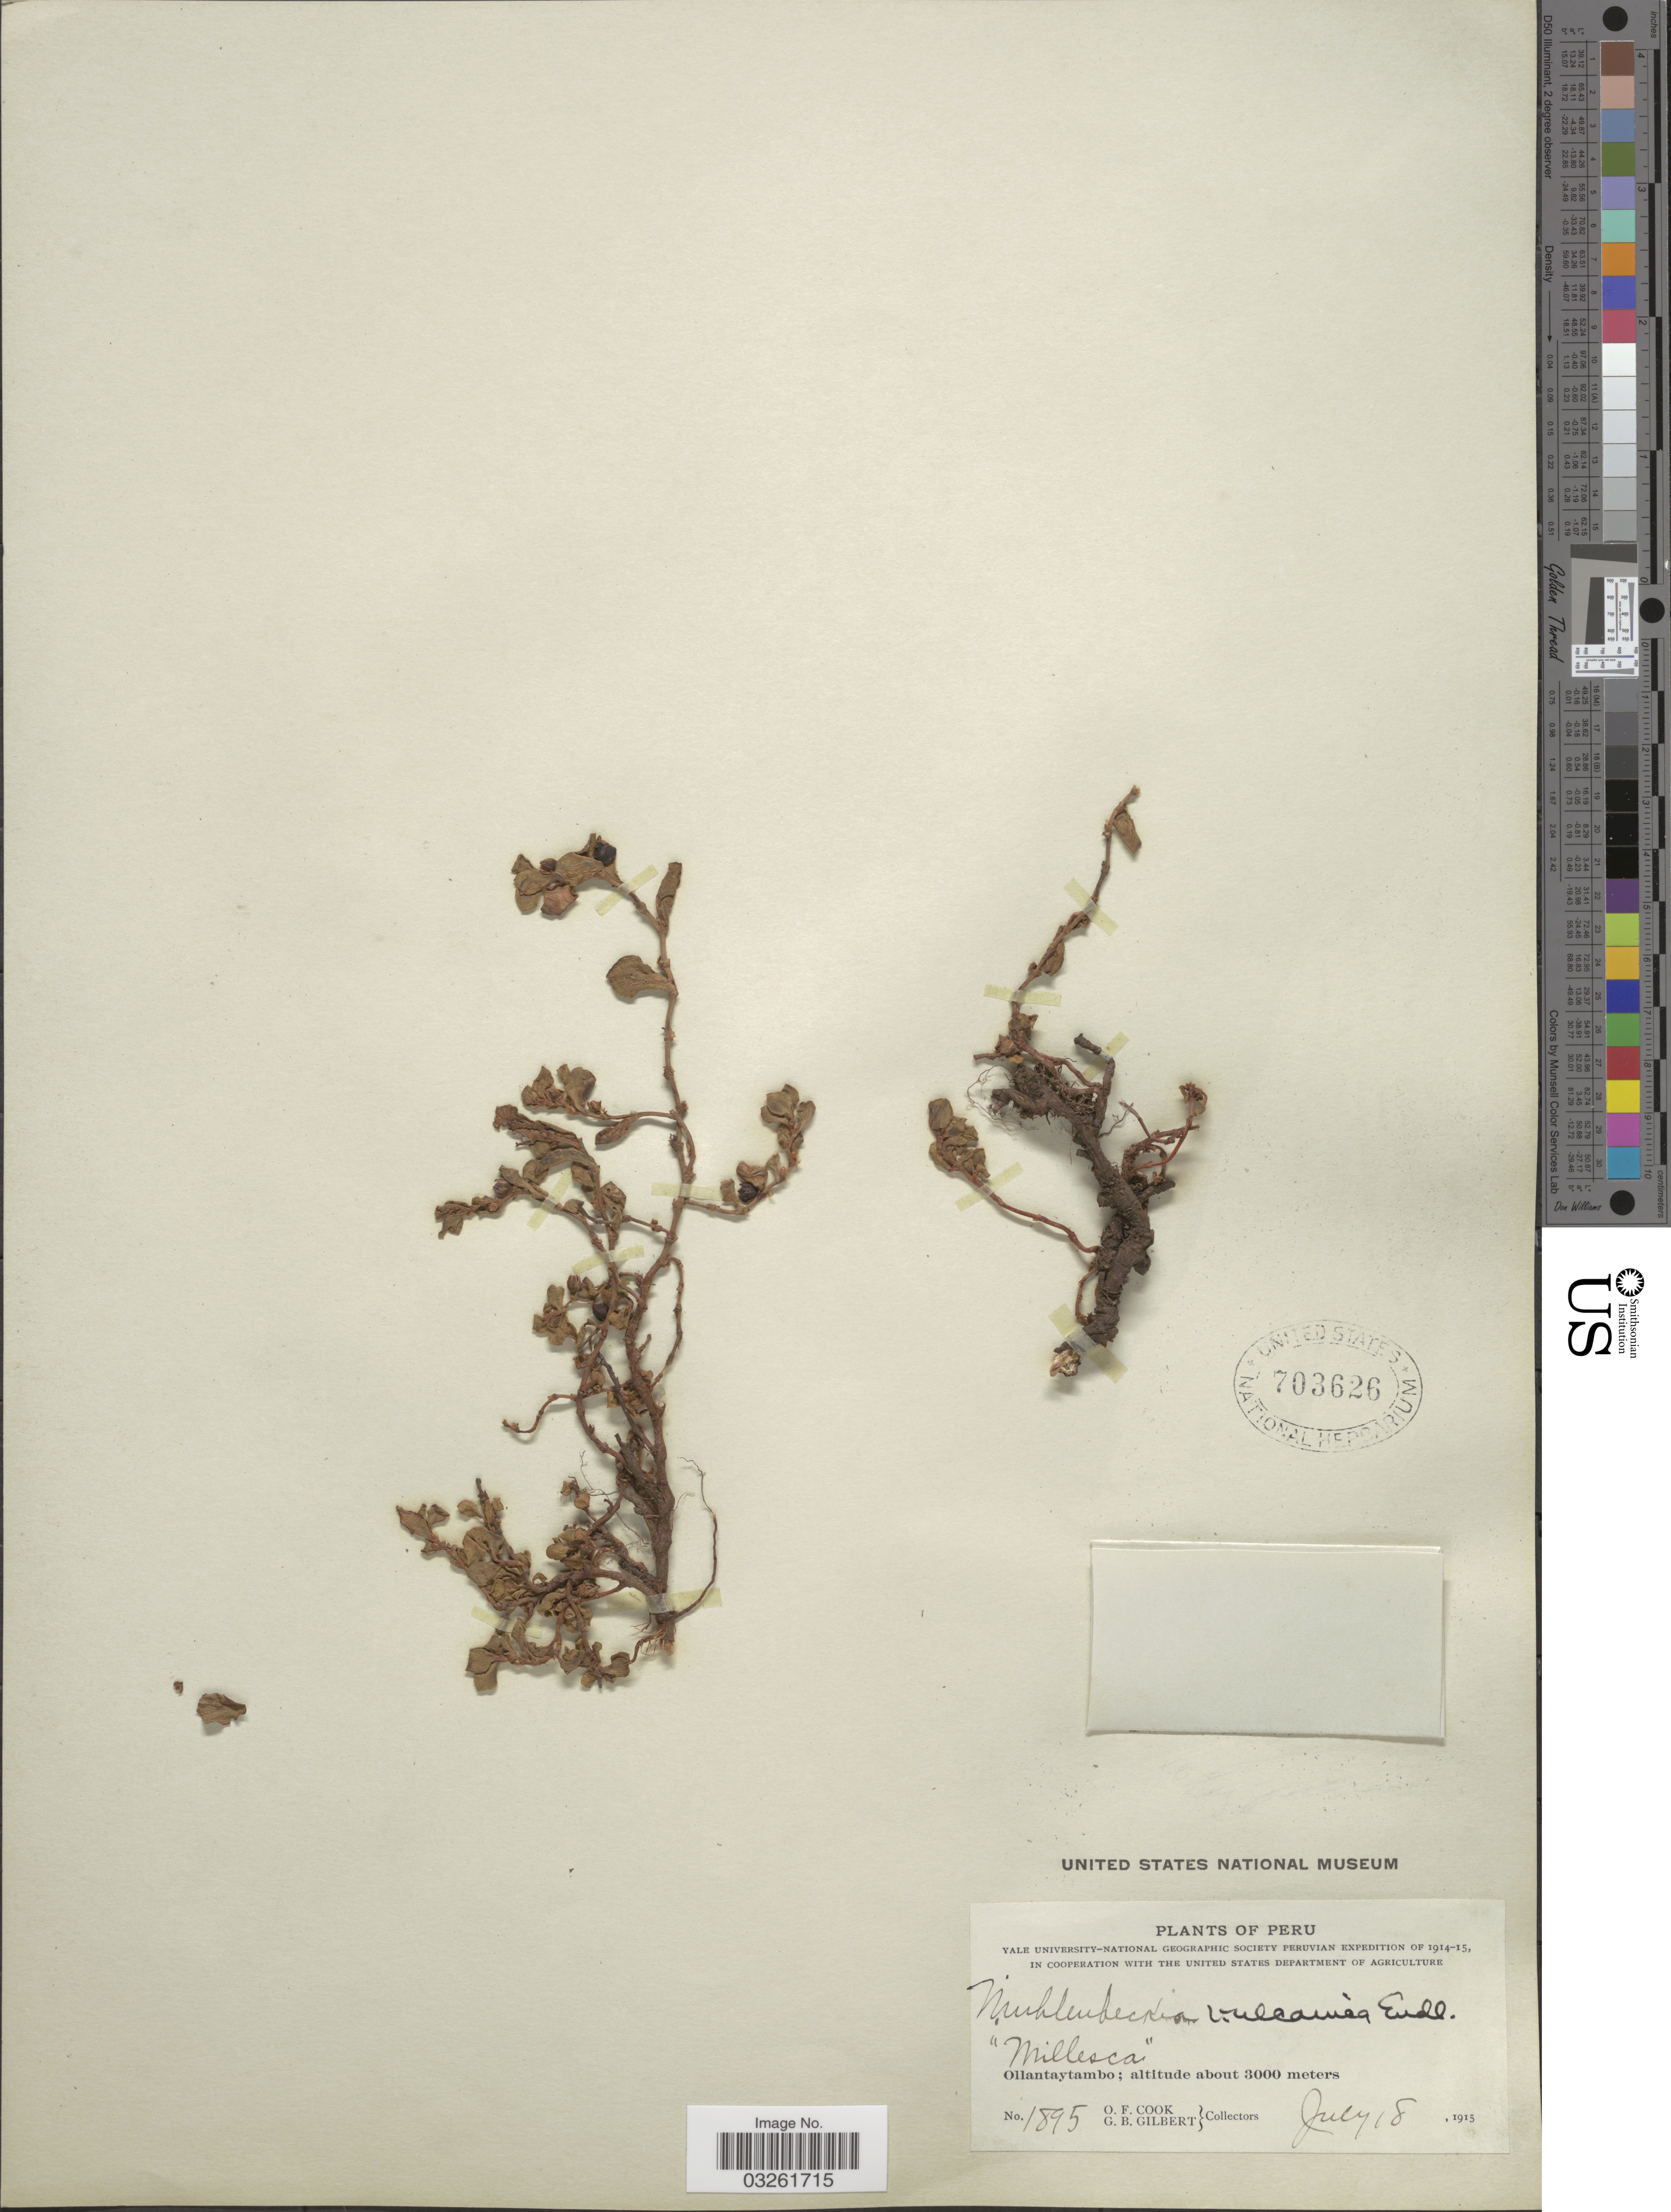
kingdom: Plantae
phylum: Tracheophyta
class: Magnoliopsida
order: Caryophyllales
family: Polygonaceae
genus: Muehlenbeckia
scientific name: Muehlenbeckia volcanica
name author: (Benth.) Endl.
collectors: O. F. Cook & G. B. Gilbert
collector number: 1895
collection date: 1915-07-18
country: Peru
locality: Ollantaytambo.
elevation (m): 3000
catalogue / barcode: US 703626